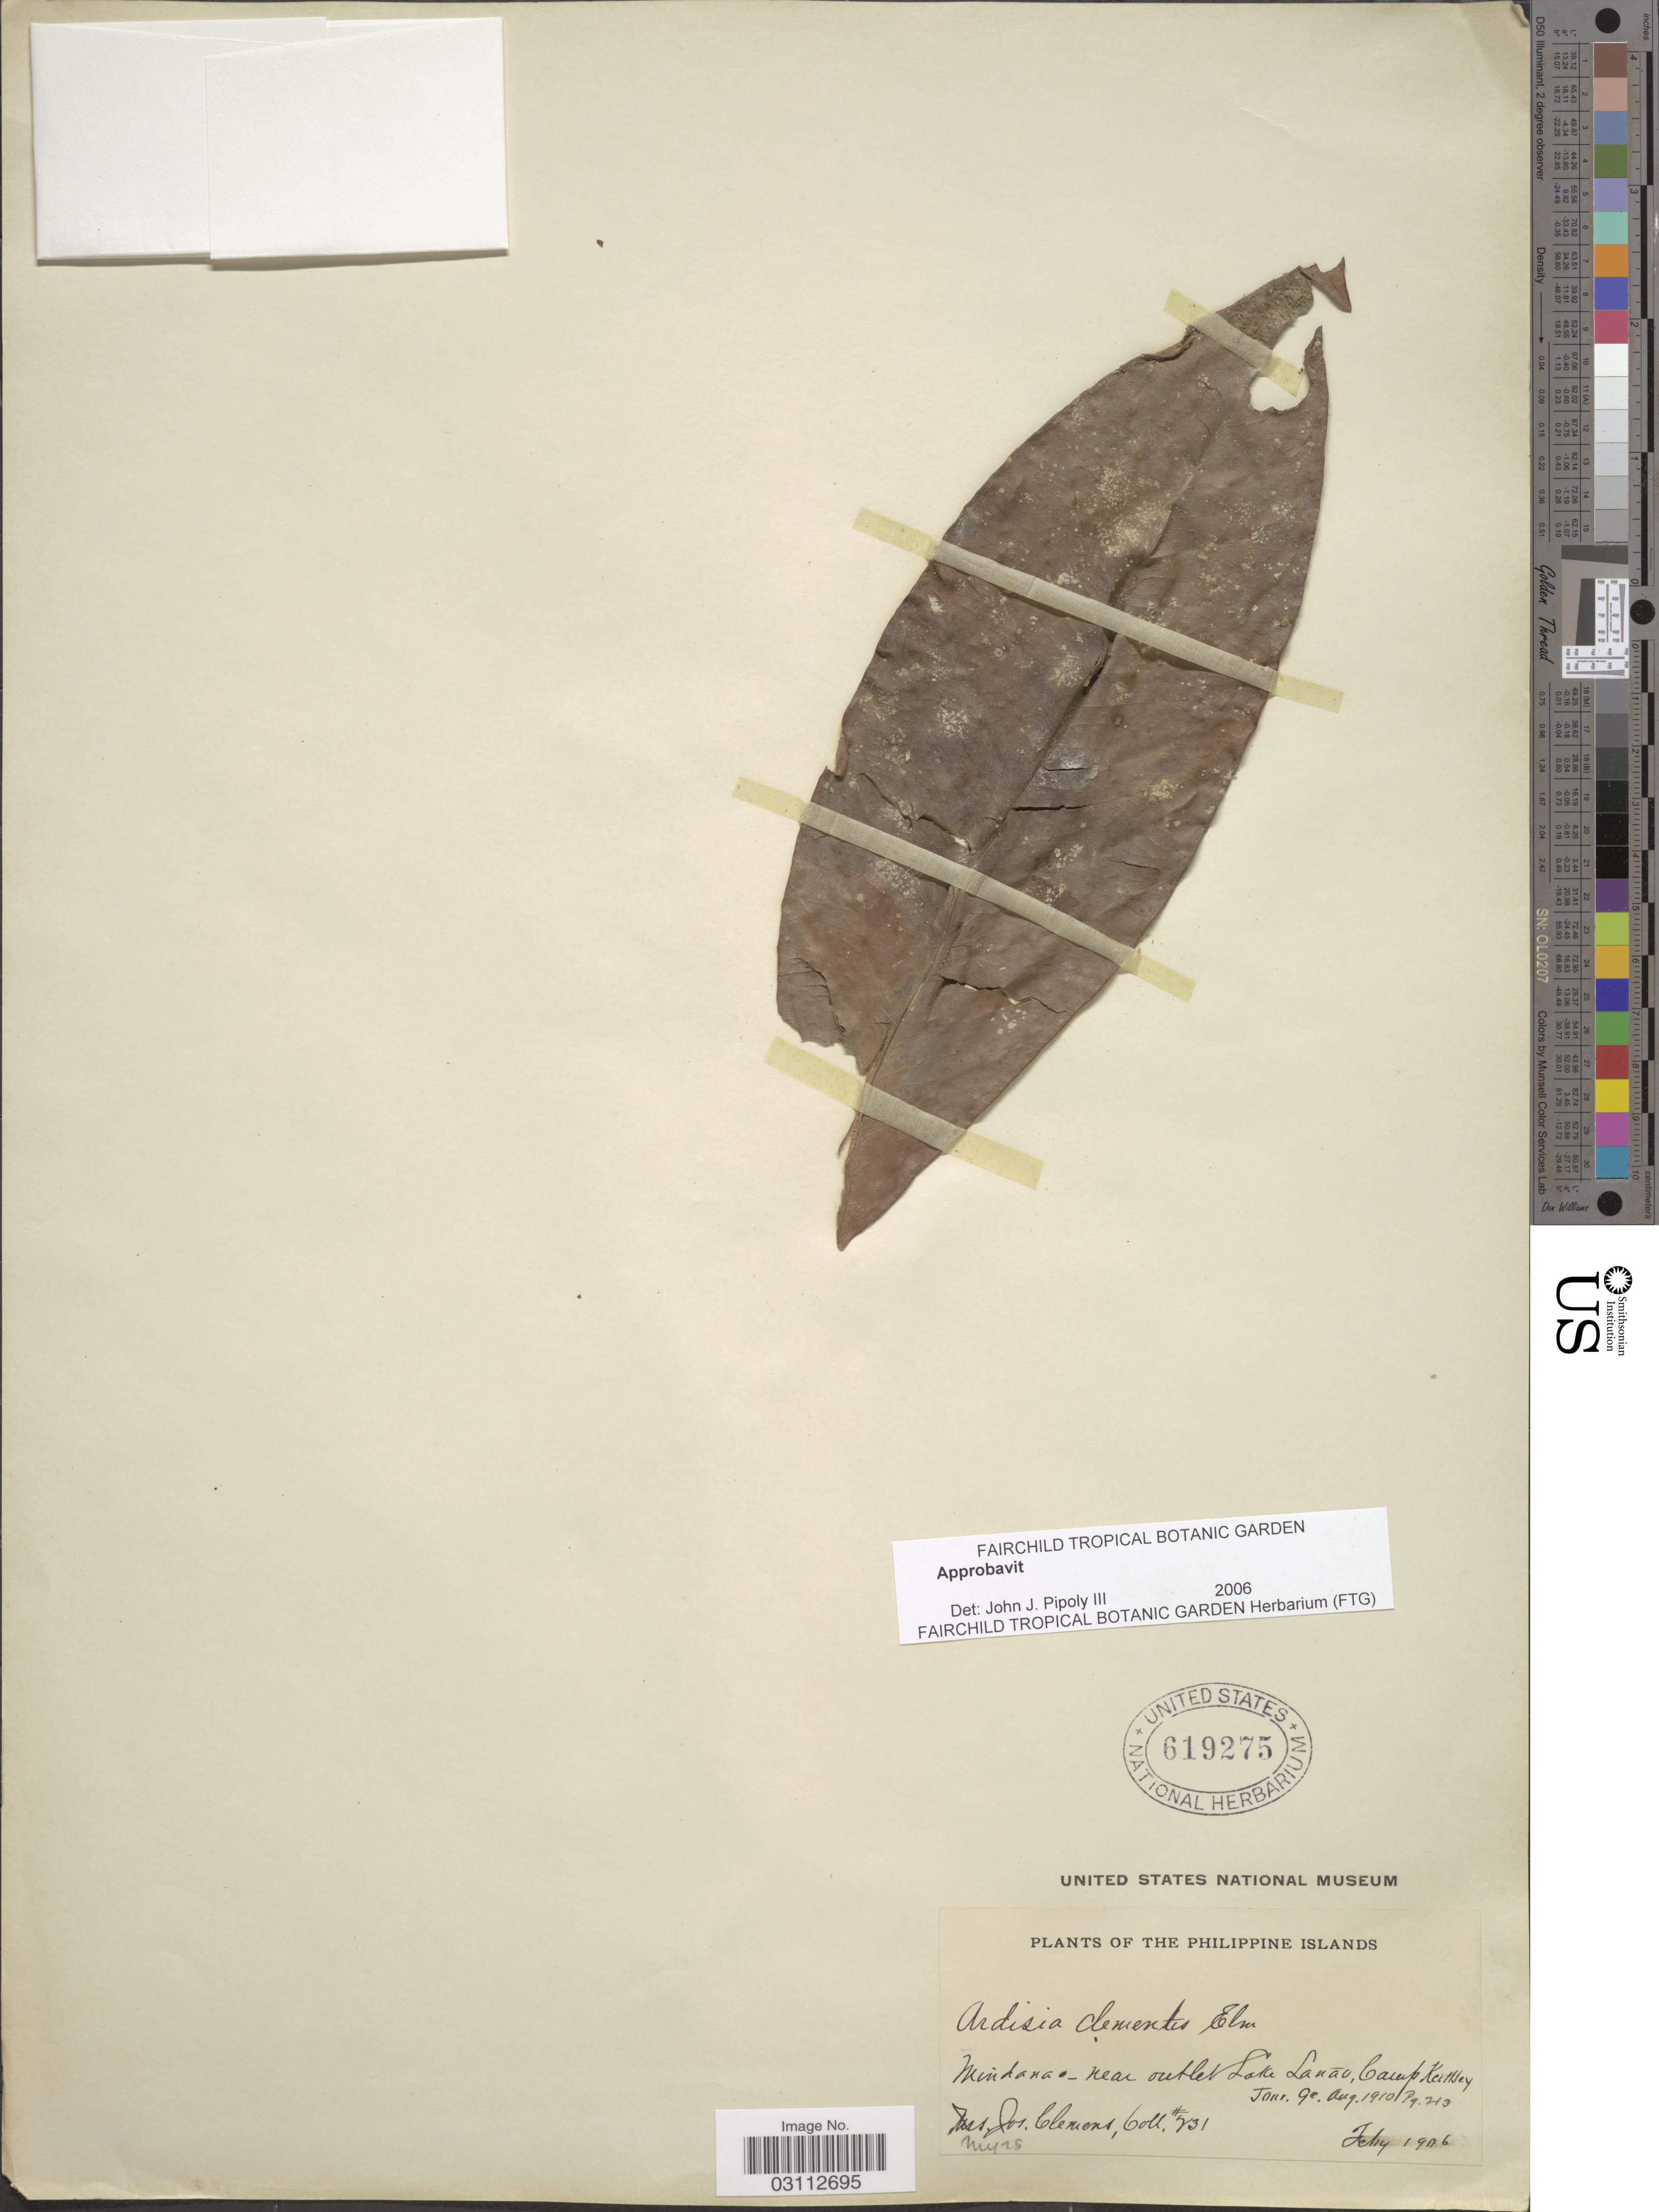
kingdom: Plantae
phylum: Tracheophyta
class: Magnoliopsida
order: Ericales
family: Primulaceae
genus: Ardisia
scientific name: Ardisia clementis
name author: Elmer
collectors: J. Clemens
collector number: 231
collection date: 1906-02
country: Philippines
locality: The Philippine Islands, Mindanao - near outlet Lake Lanao, Camp Keithly.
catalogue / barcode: US 619275